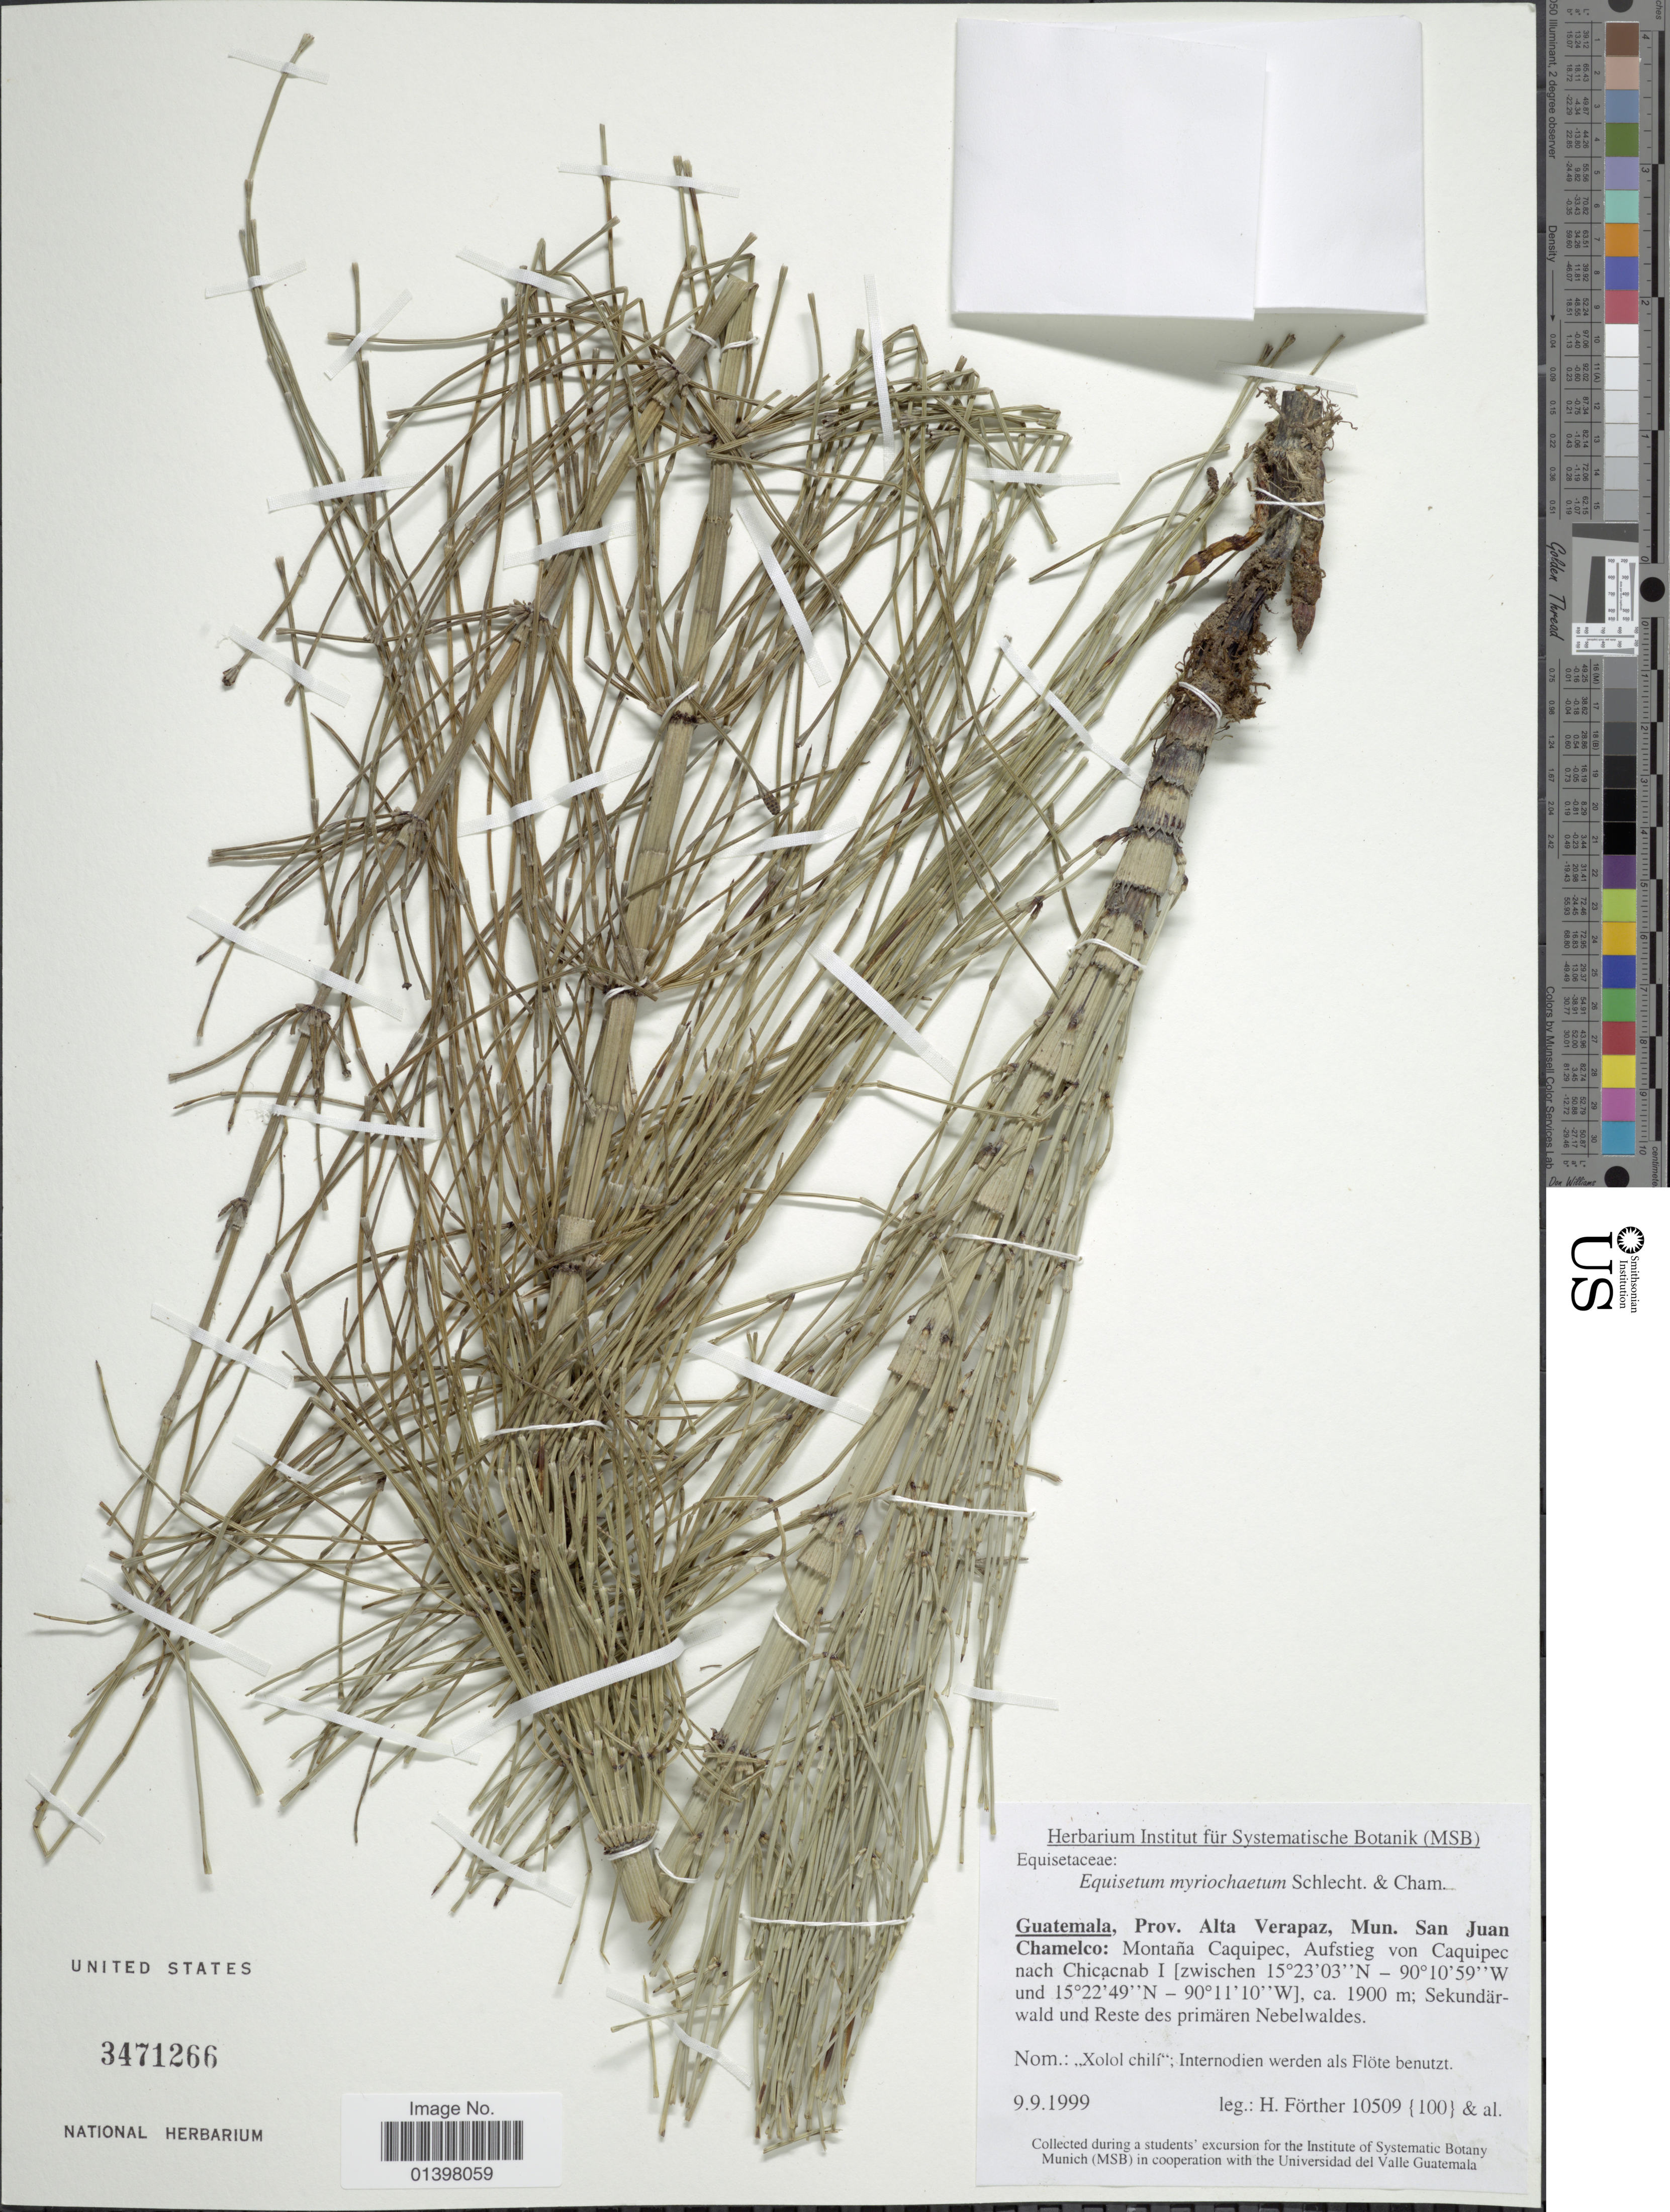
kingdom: Plantae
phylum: Tracheophyta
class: Polypodiopsida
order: Equisetales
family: Equisetaceae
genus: Equisetum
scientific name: Equisetum myriochaetum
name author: Schltdl. & Cham.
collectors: H. Förther & et al.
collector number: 10509 {100}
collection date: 1999-09-09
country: Guatemala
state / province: Alta Verapaz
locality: Mun San Juan Chamelco: Montaña Caquipec, Aufstieg von Caquipec nach Chicanab I [zwischen], Sekundärwald und Reste des primären Nebelwaldes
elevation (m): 1900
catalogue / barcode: US 34171266